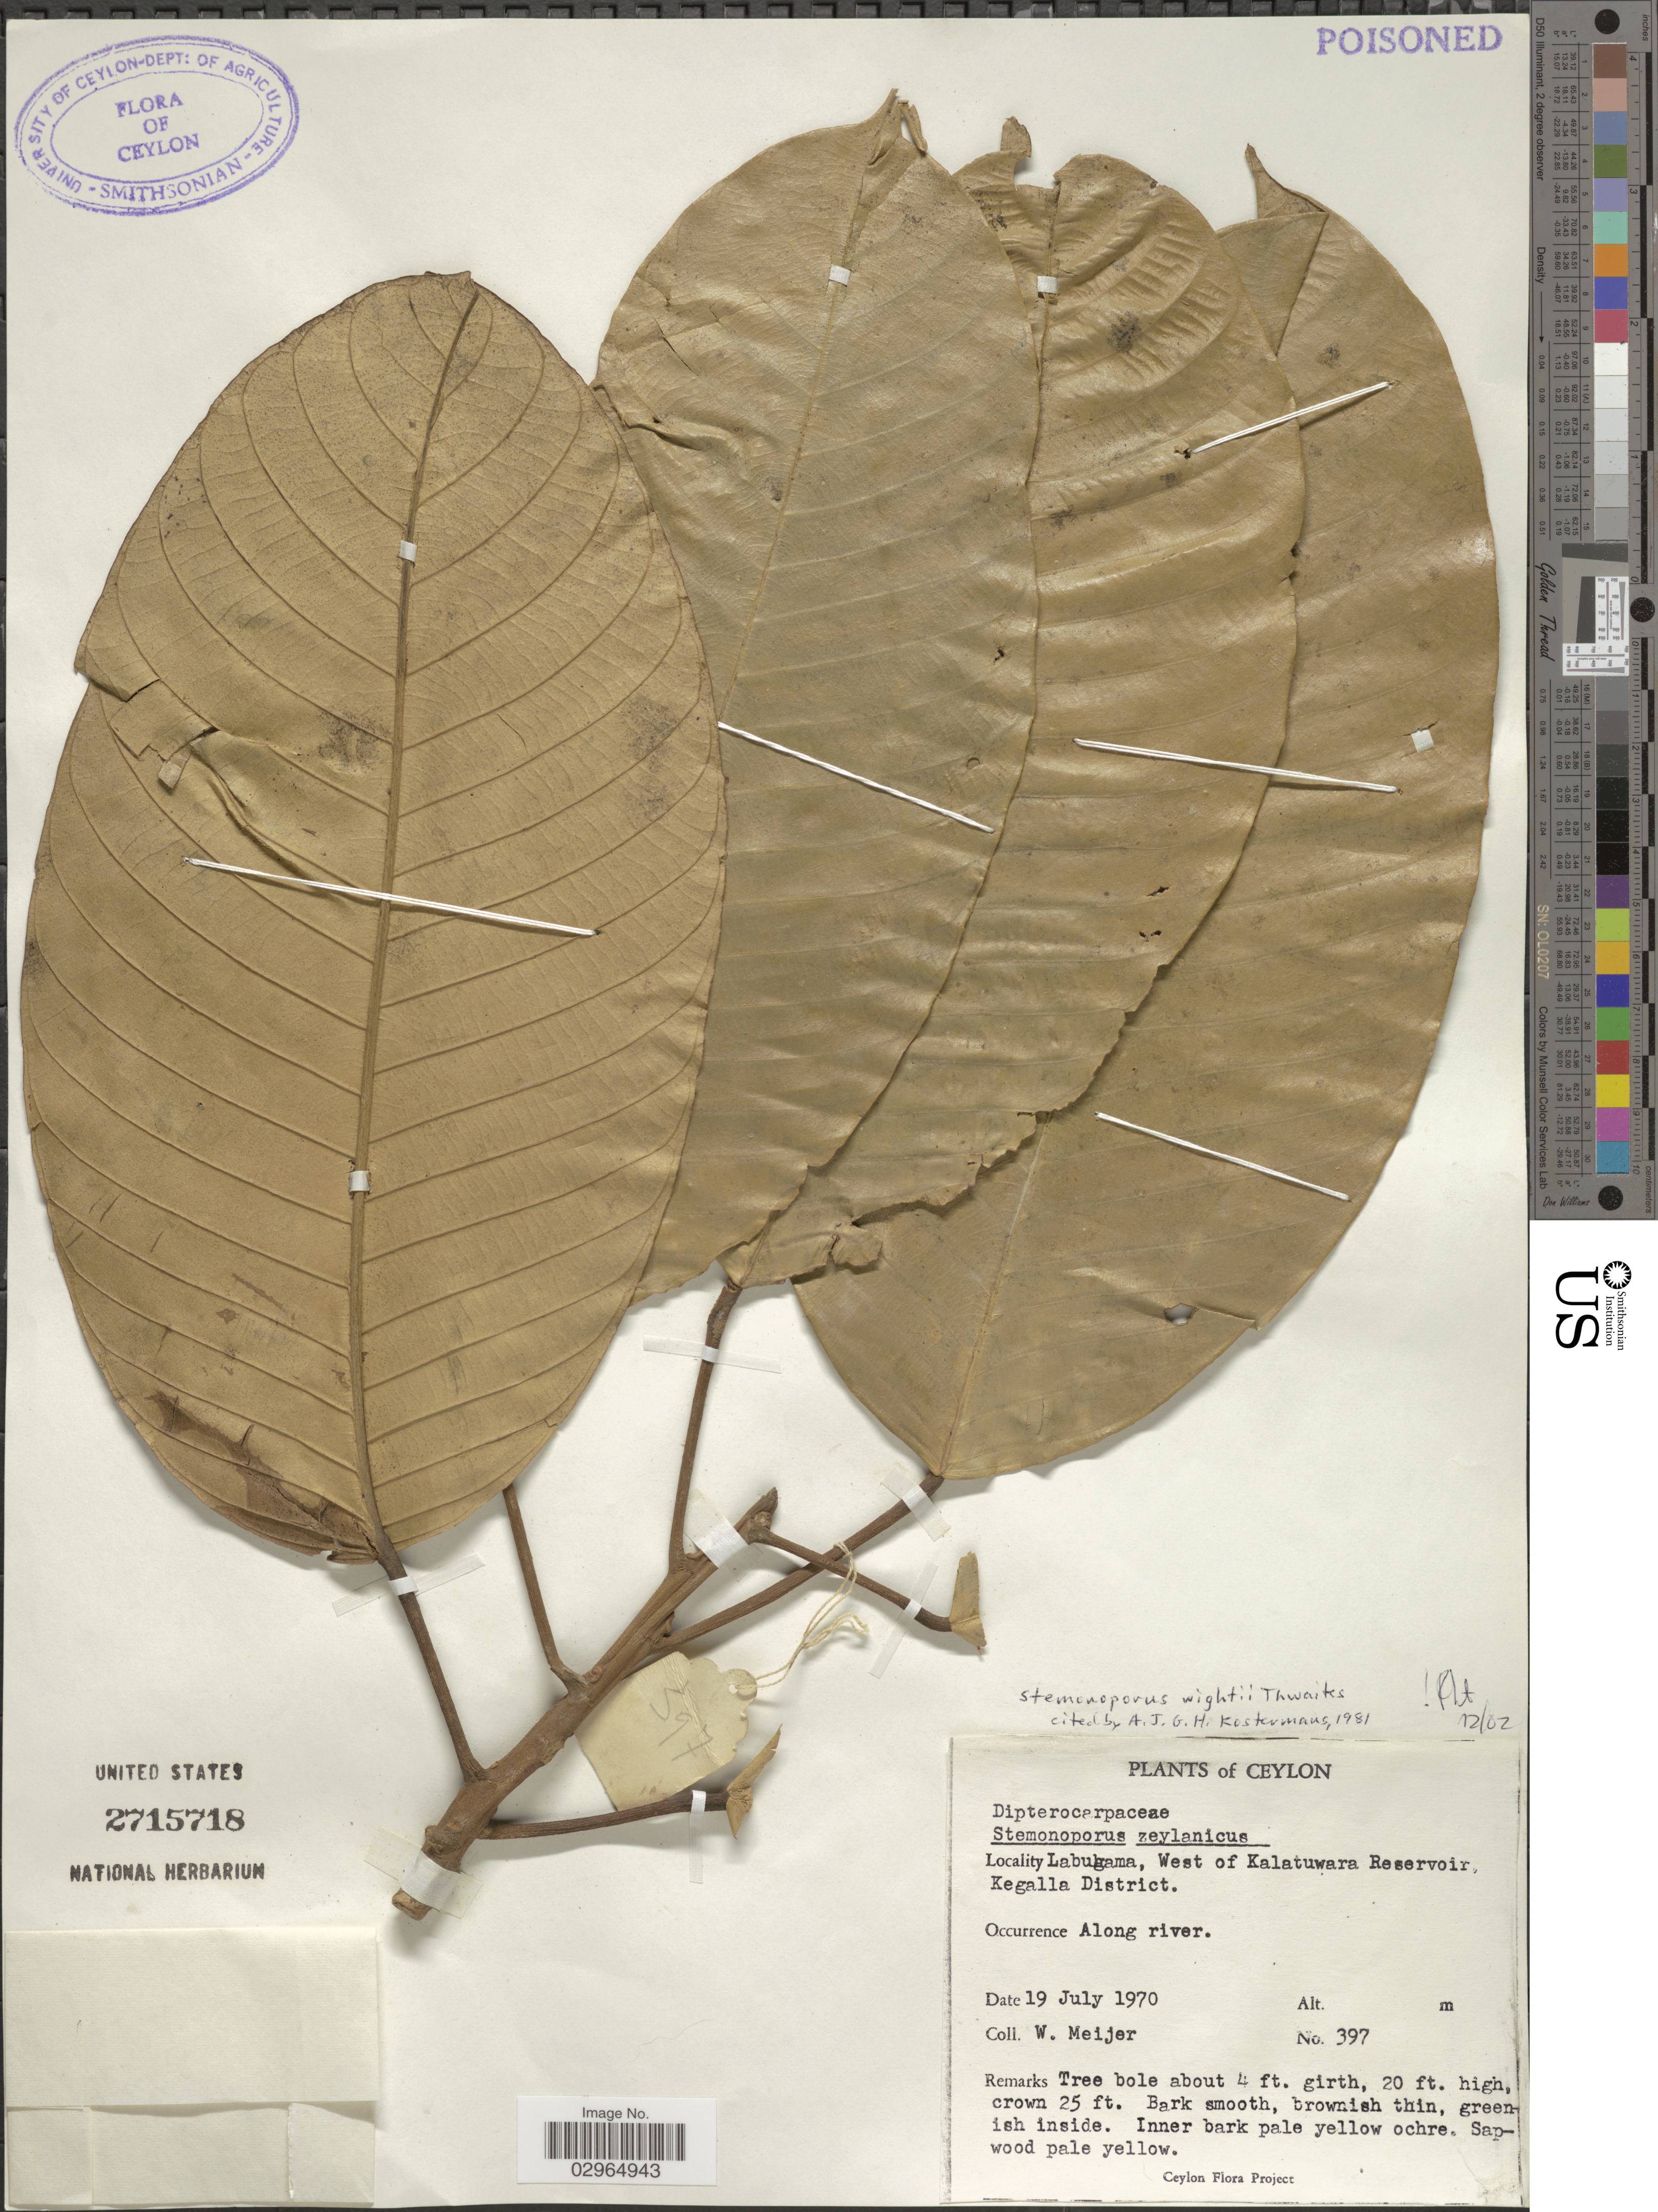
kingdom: Plantae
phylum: Tracheophyta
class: Magnoliopsida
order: Malvales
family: Dipterocarpaceae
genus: Stemonoporus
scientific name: Stemonoporus wightii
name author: Thwaites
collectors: W. Meijer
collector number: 397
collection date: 1970-07-19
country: Sri Lanka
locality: Ceylon. Labugama, West of Kalatuwara Reservoir, Kegalla District. Along river.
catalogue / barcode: US 2715718